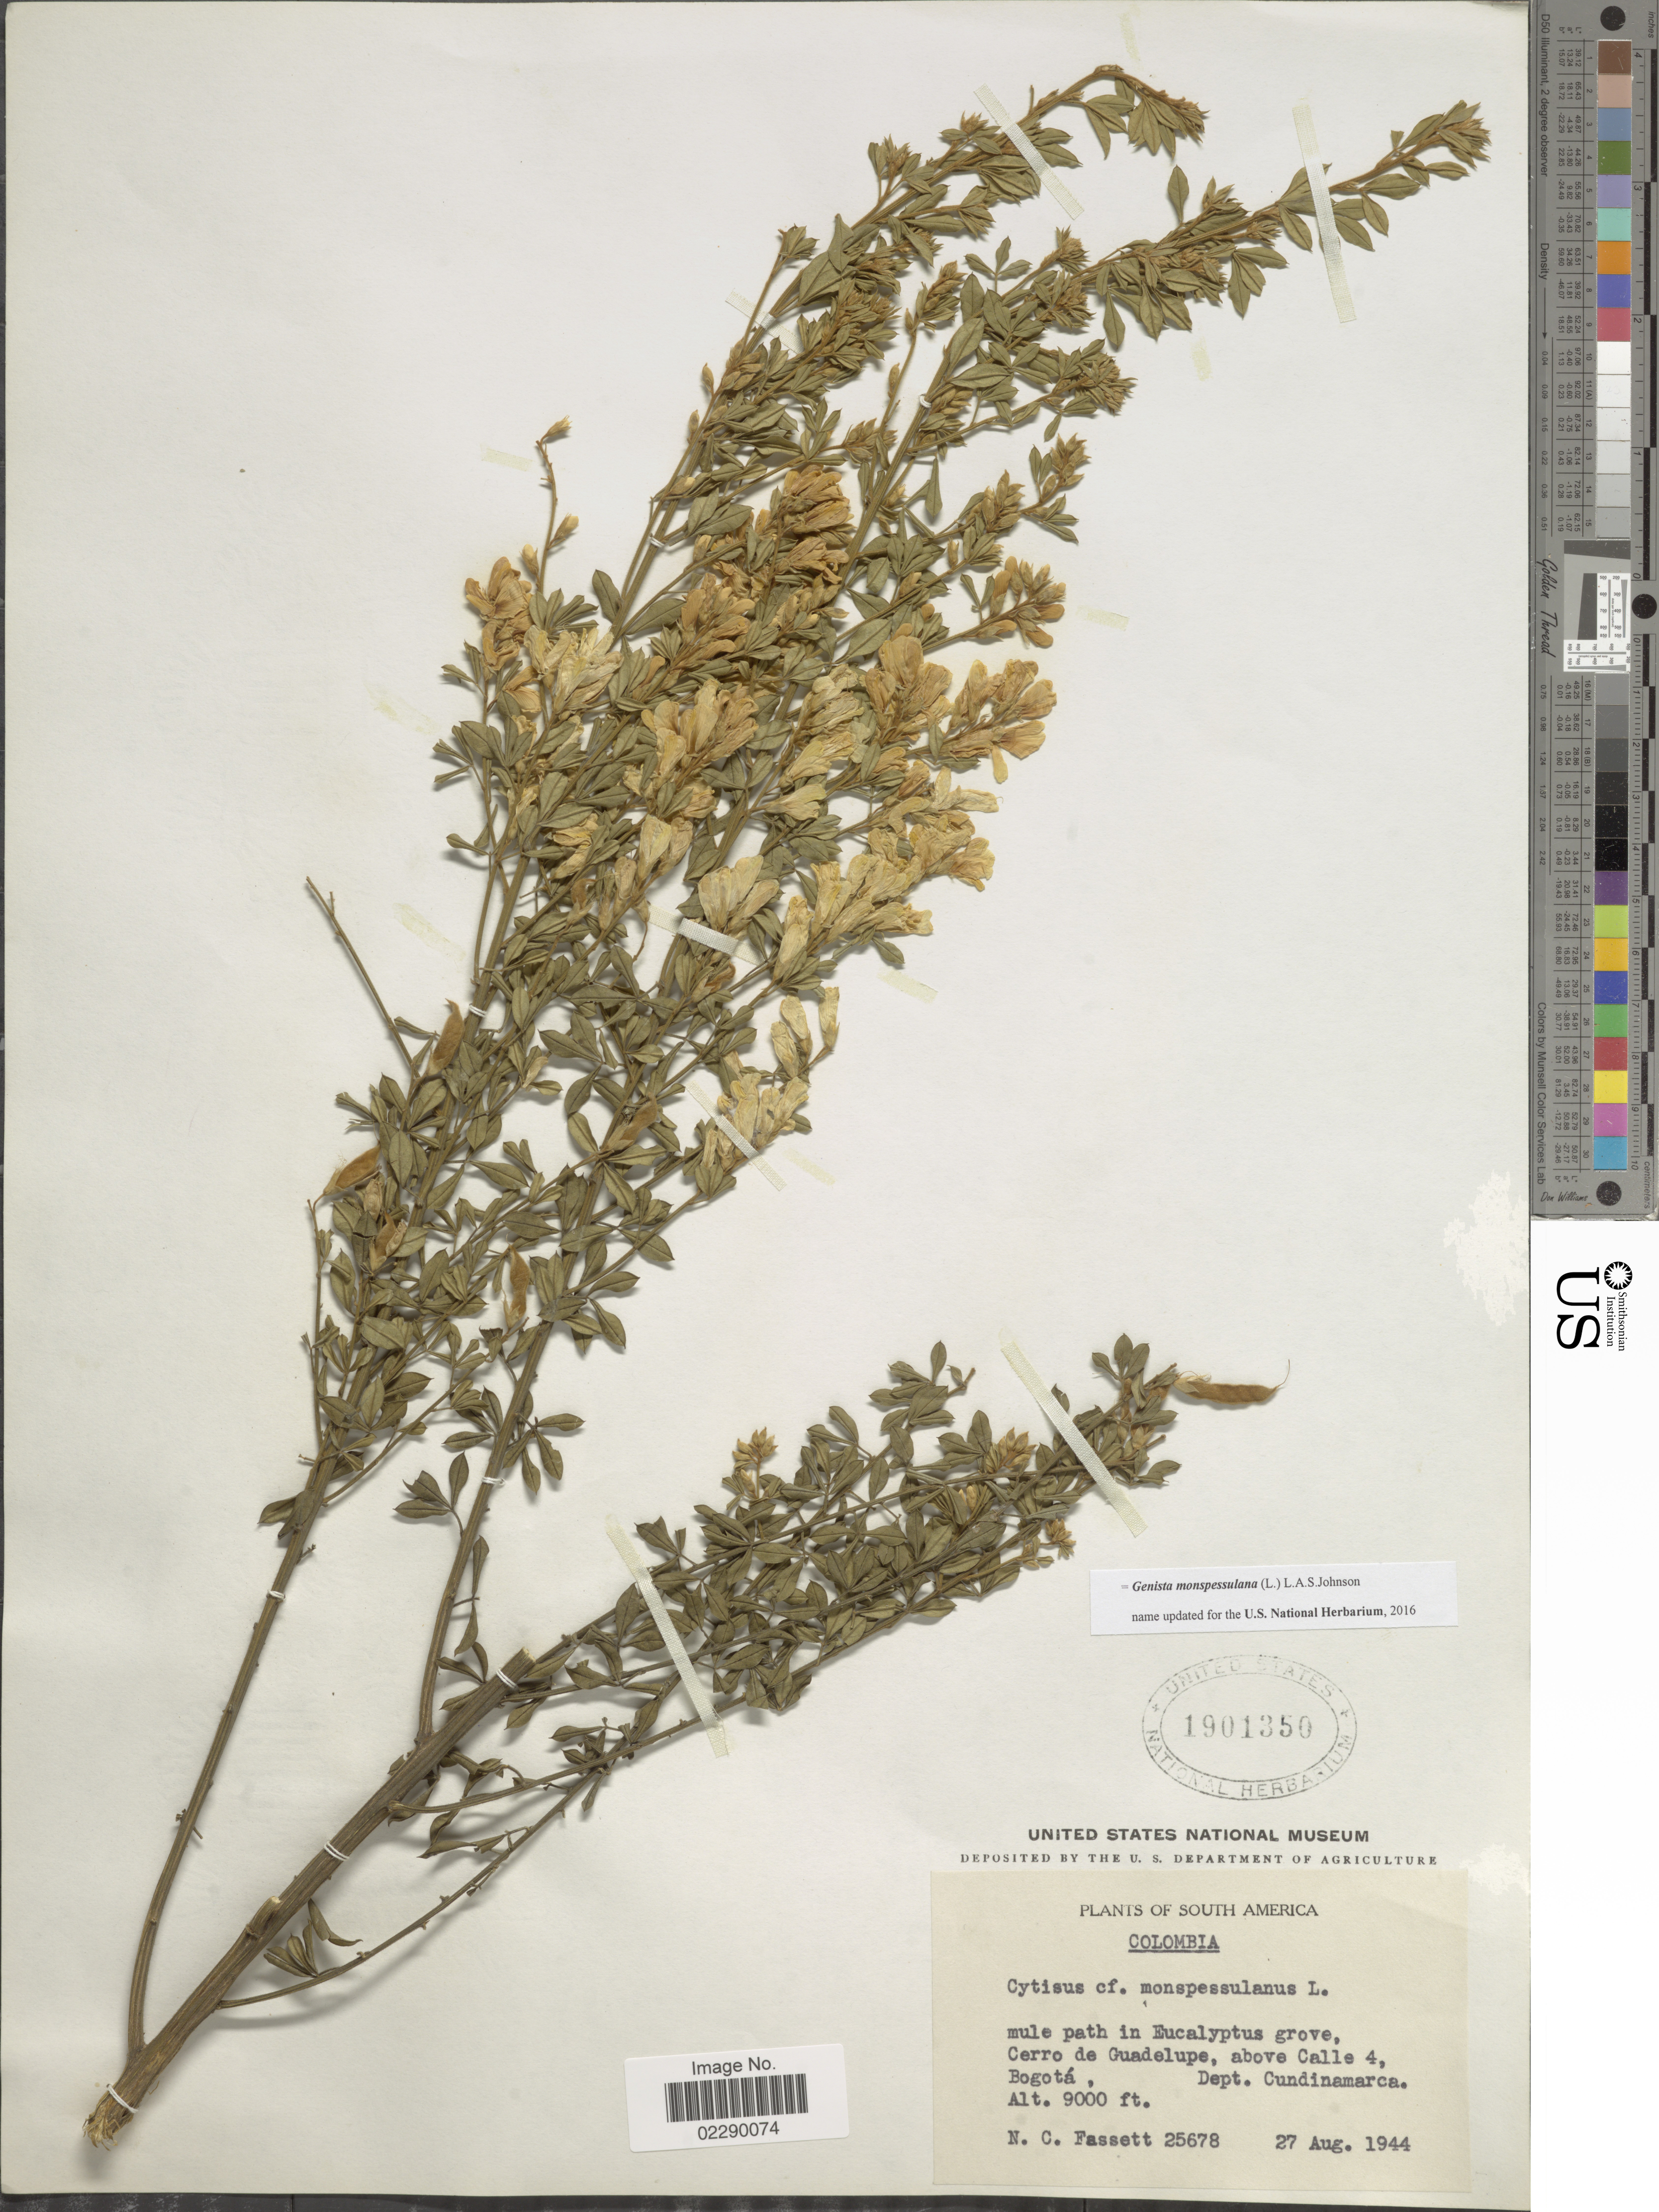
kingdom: Plantae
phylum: Tracheophyta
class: Magnoliopsida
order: Fabales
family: Fabaceae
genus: Genista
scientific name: Genista monspessulana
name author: (L.) L.A.S. Johnson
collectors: N. C. Fassett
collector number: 25678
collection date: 1944-08-27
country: Colombia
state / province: Cundinamarca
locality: Cerro de Guadelupe, above Calle 4, Bogotá, Dept. Cundinamarca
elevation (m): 2743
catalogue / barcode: US 1901350